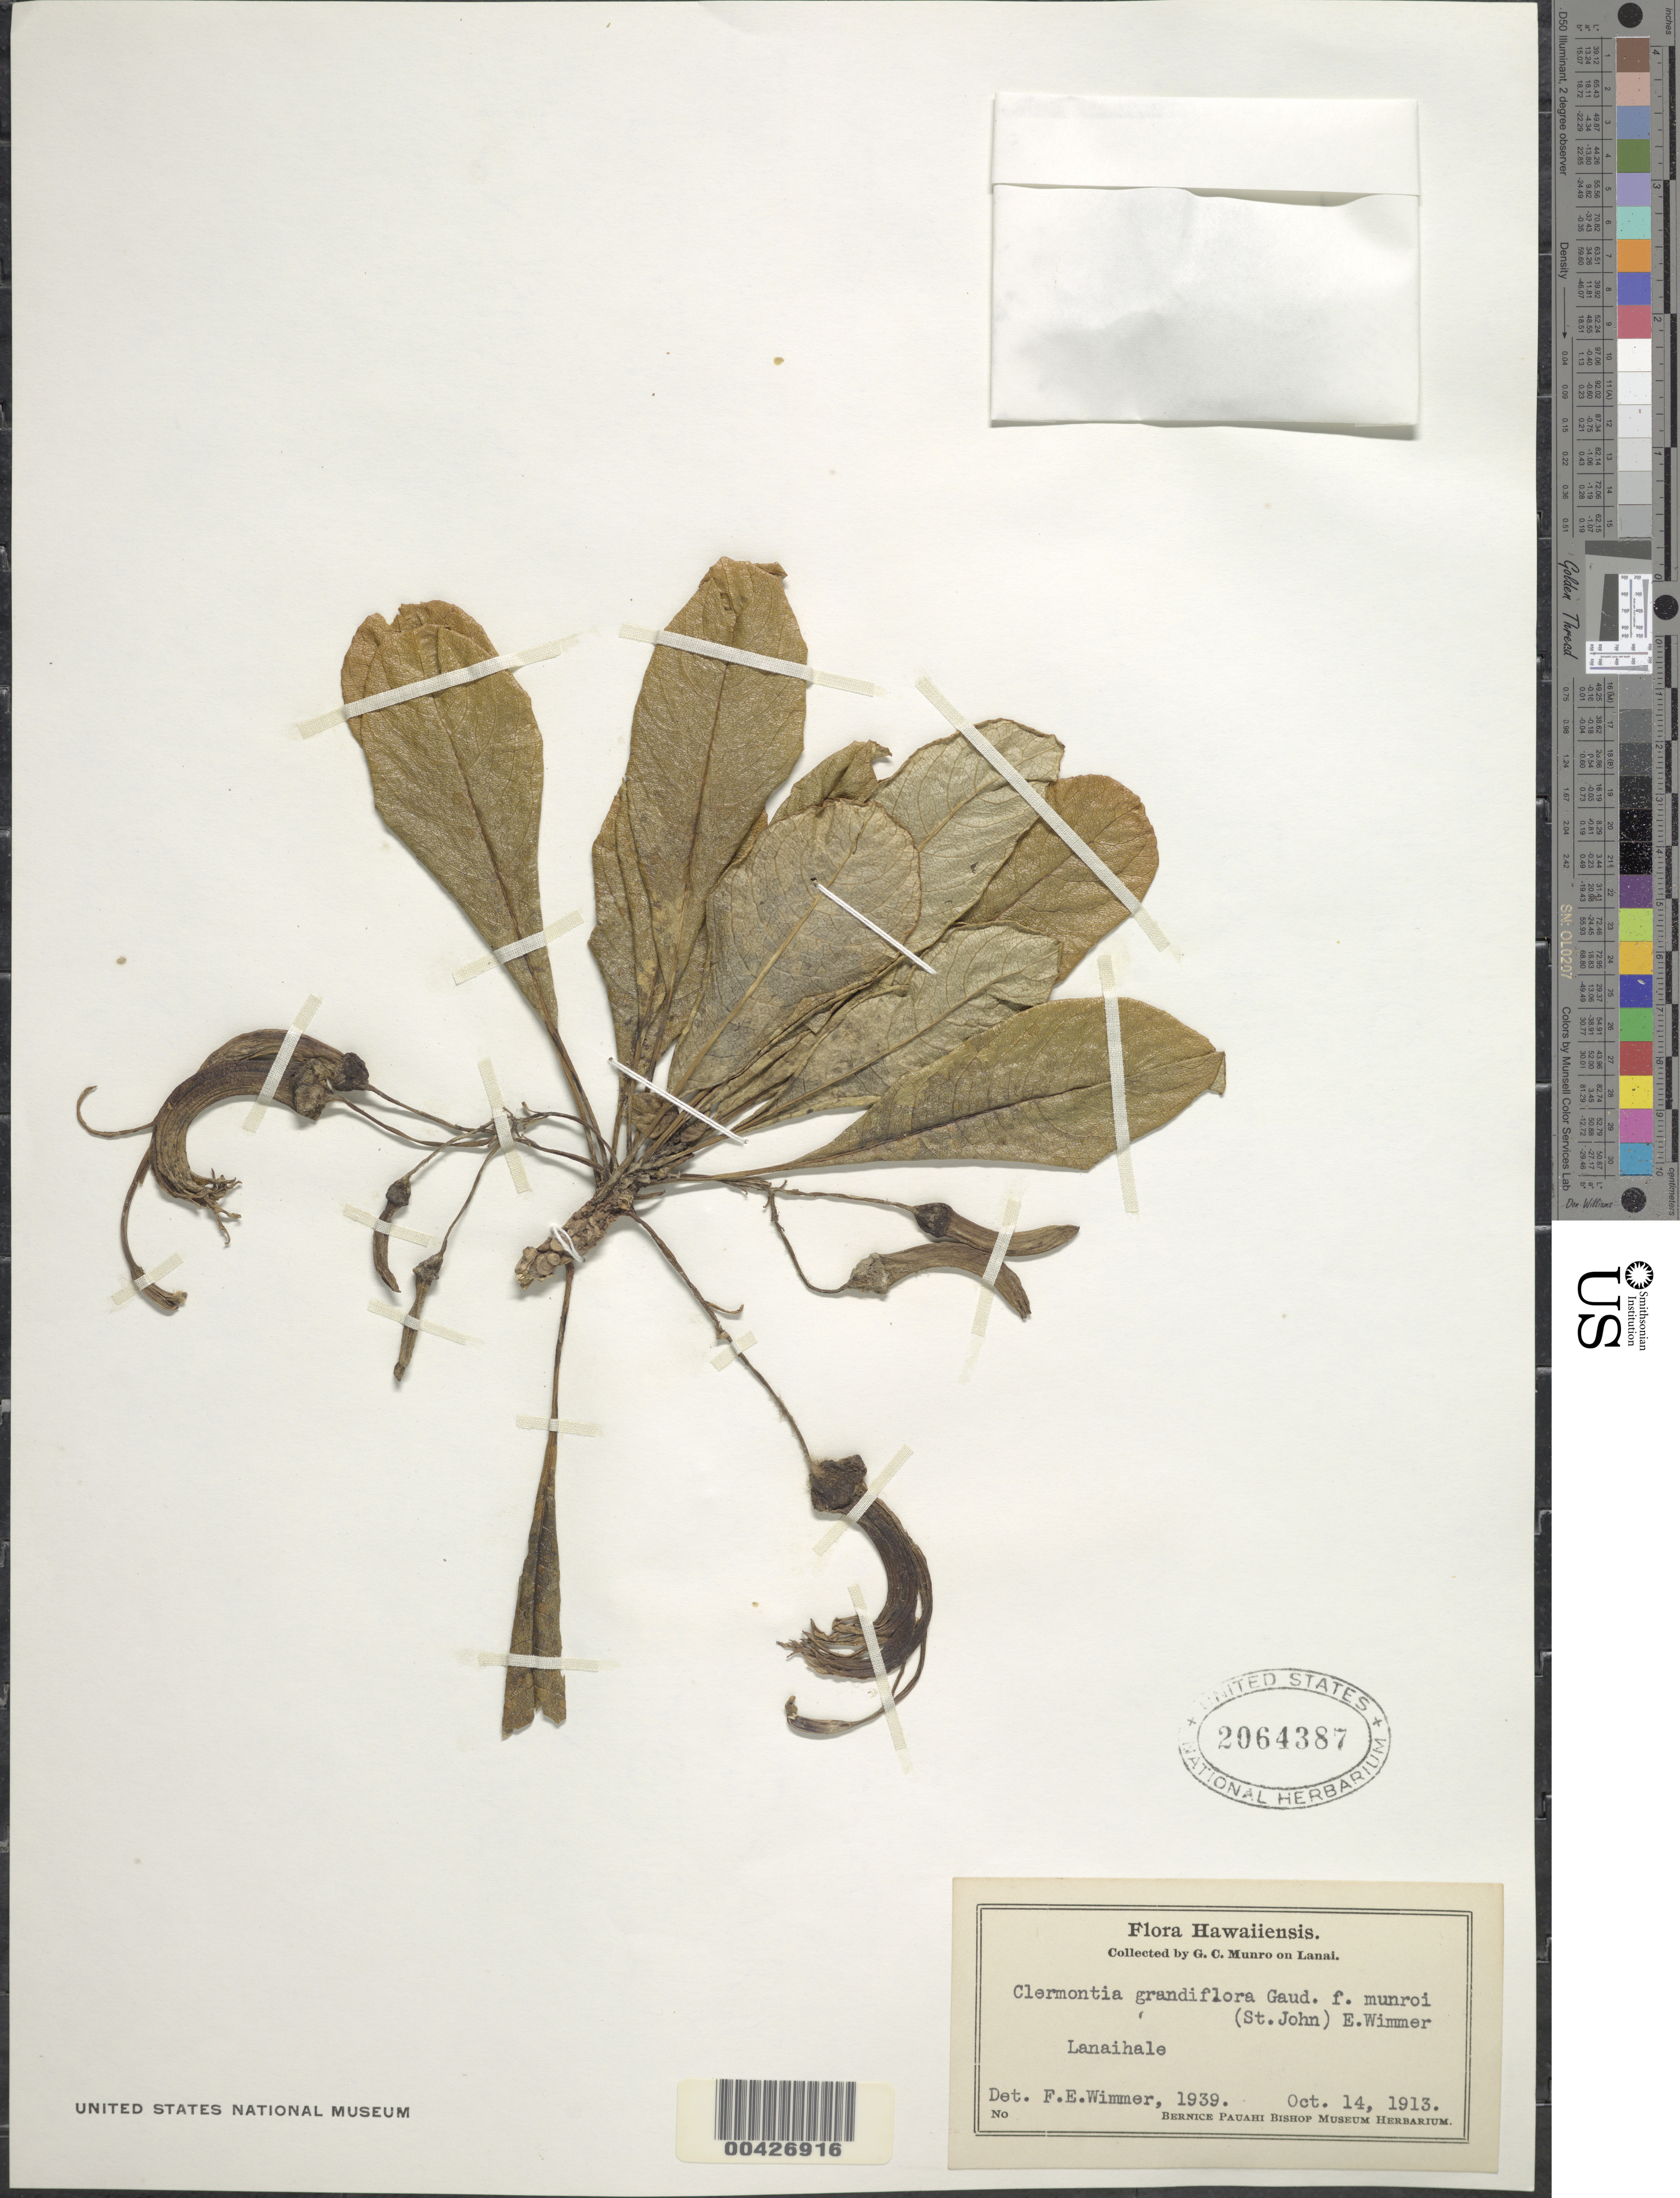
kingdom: Plantae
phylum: Tracheophyta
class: Magnoliopsida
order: Asterales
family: Campanulaceae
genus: Clermontia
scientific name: Clermontia grandiflora subsp. munroi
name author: Gaudich.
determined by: Lammers, T. G.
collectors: G. C. Munro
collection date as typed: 14 Oct 1913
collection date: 1913-10-14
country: United States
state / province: Hawaii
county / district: Maui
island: Lana'i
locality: Lanaihale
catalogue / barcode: US 2064387